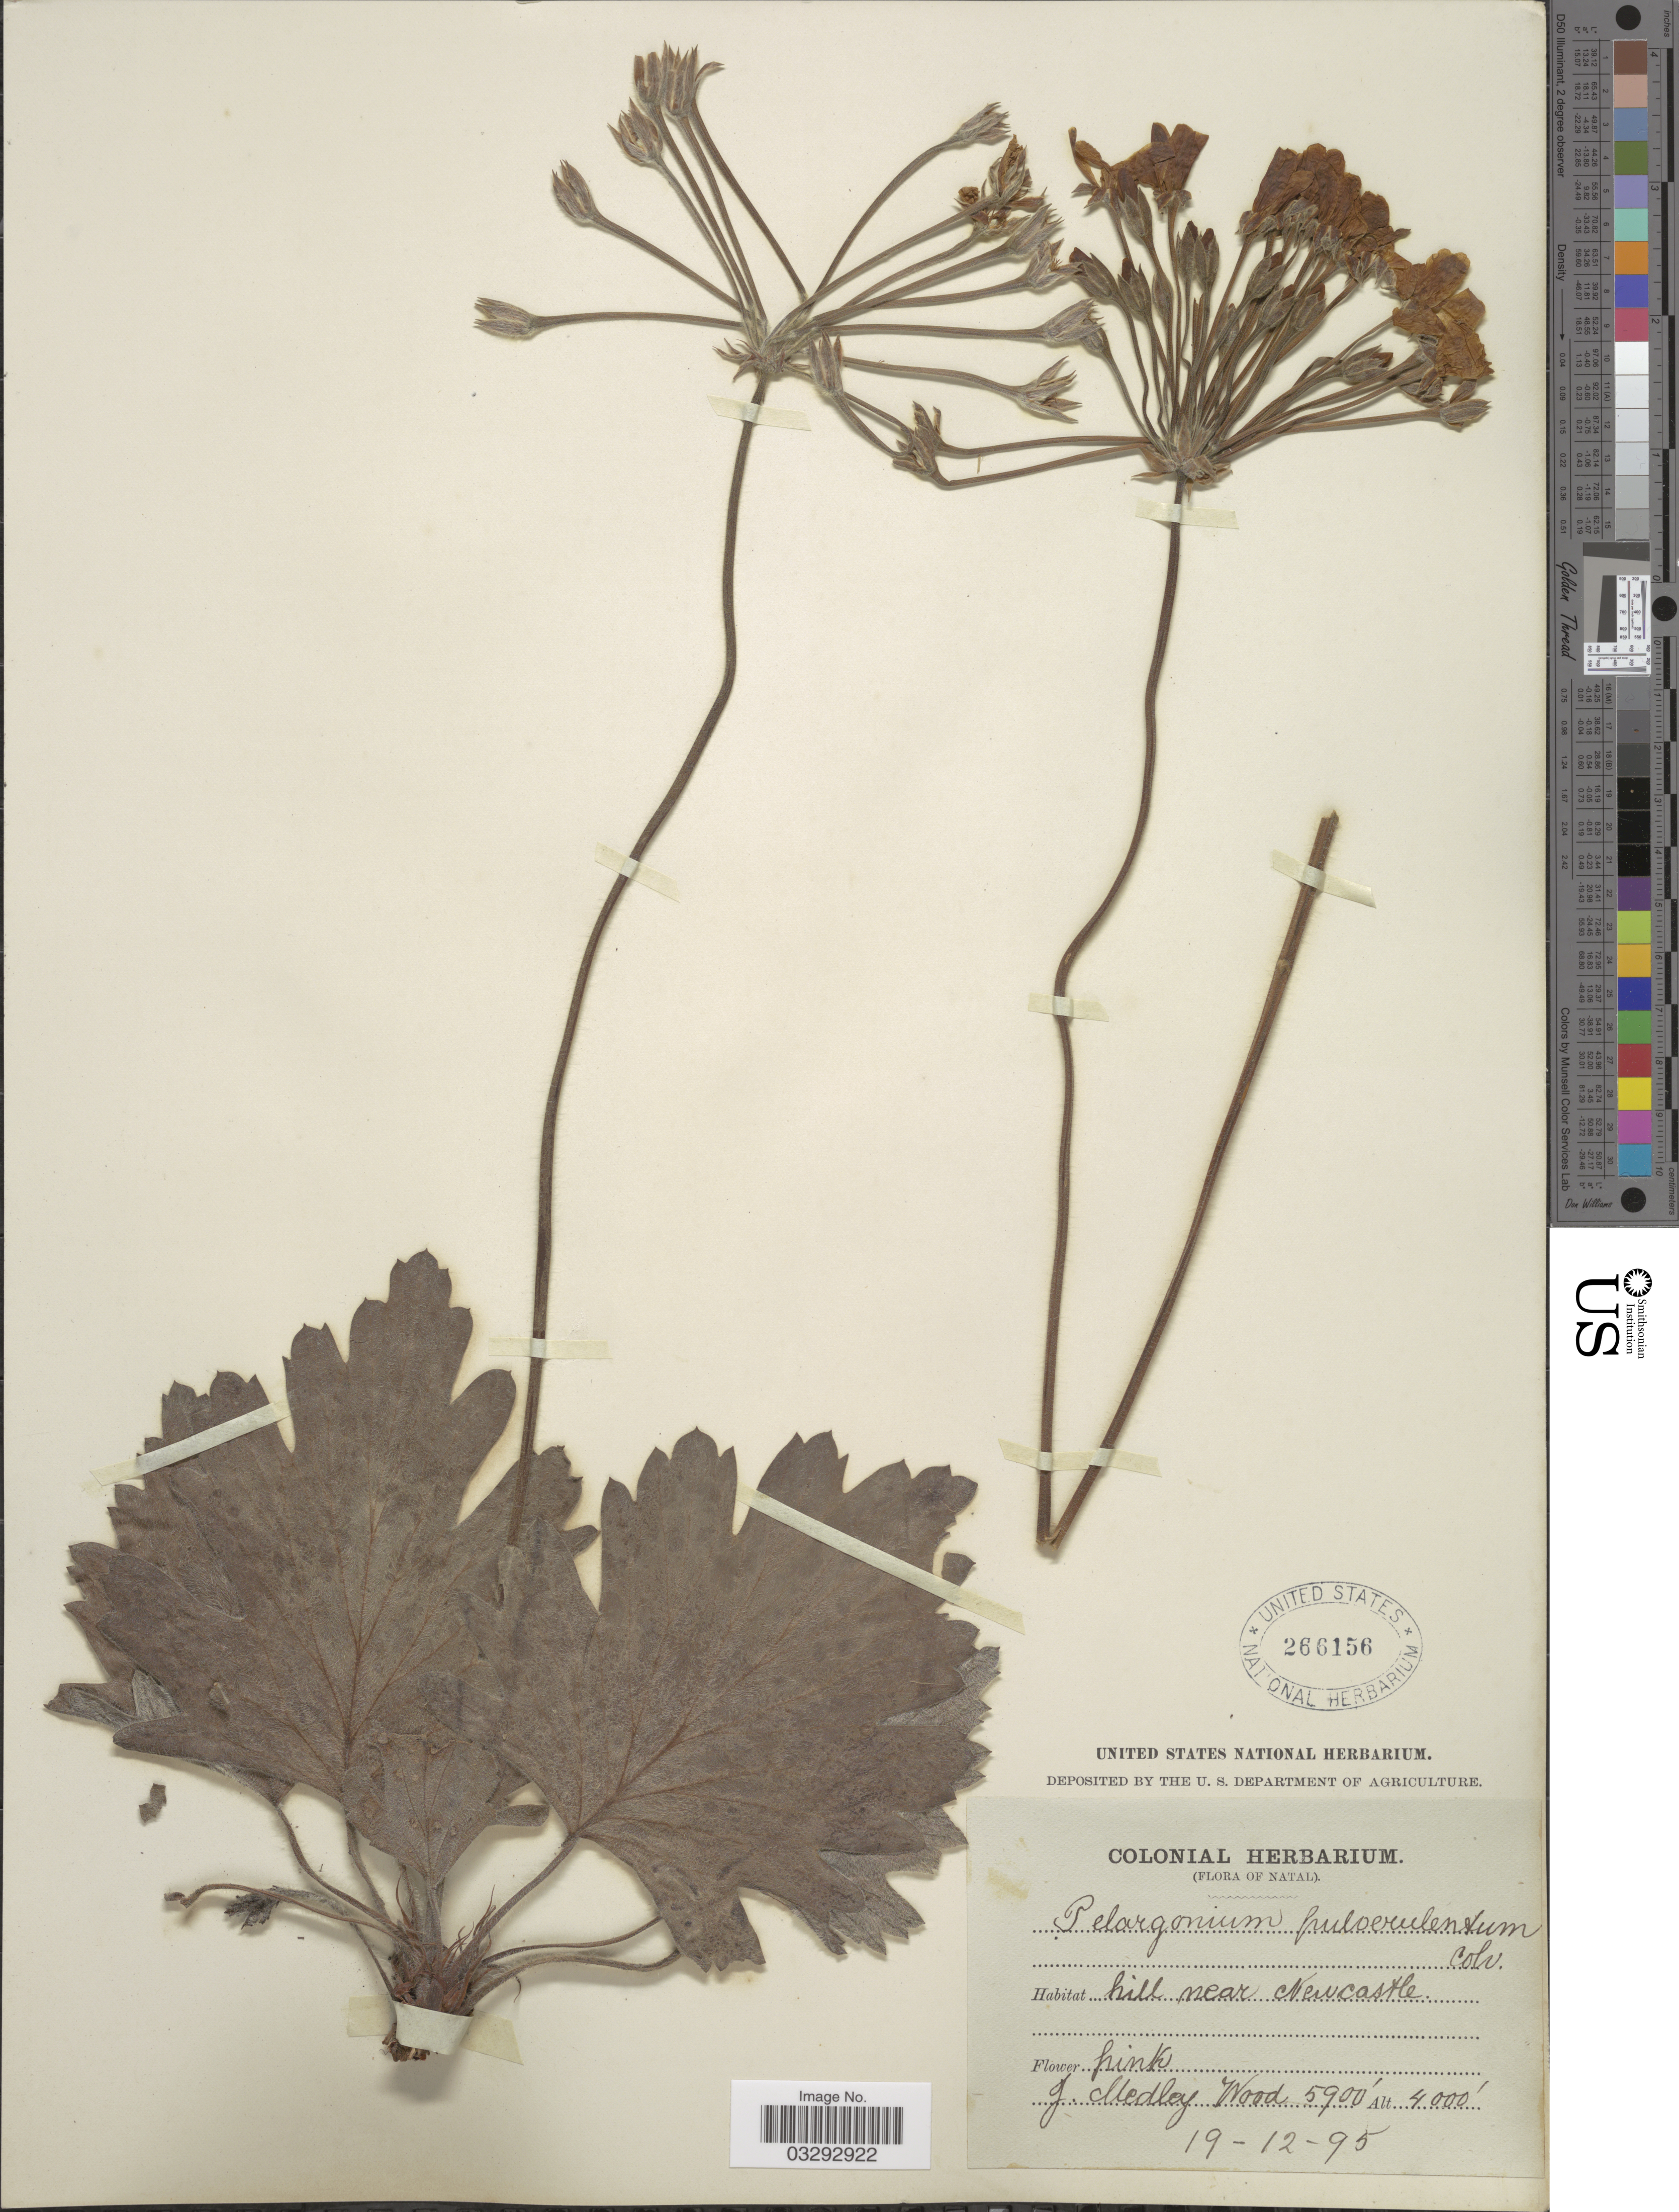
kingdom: Plantae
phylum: Tracheophyta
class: Magnoliopsida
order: Geraniales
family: Geraniaceae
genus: Pelargonium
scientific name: Pelargonium pulverulentum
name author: Colvill ex Sweet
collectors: J. Medley Wood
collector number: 5900?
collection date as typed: Transcribed d/m/y: 19/12/95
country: South Africa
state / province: KwaZulu-Natal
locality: Hill near Newcastle.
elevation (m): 1219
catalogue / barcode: US 266156